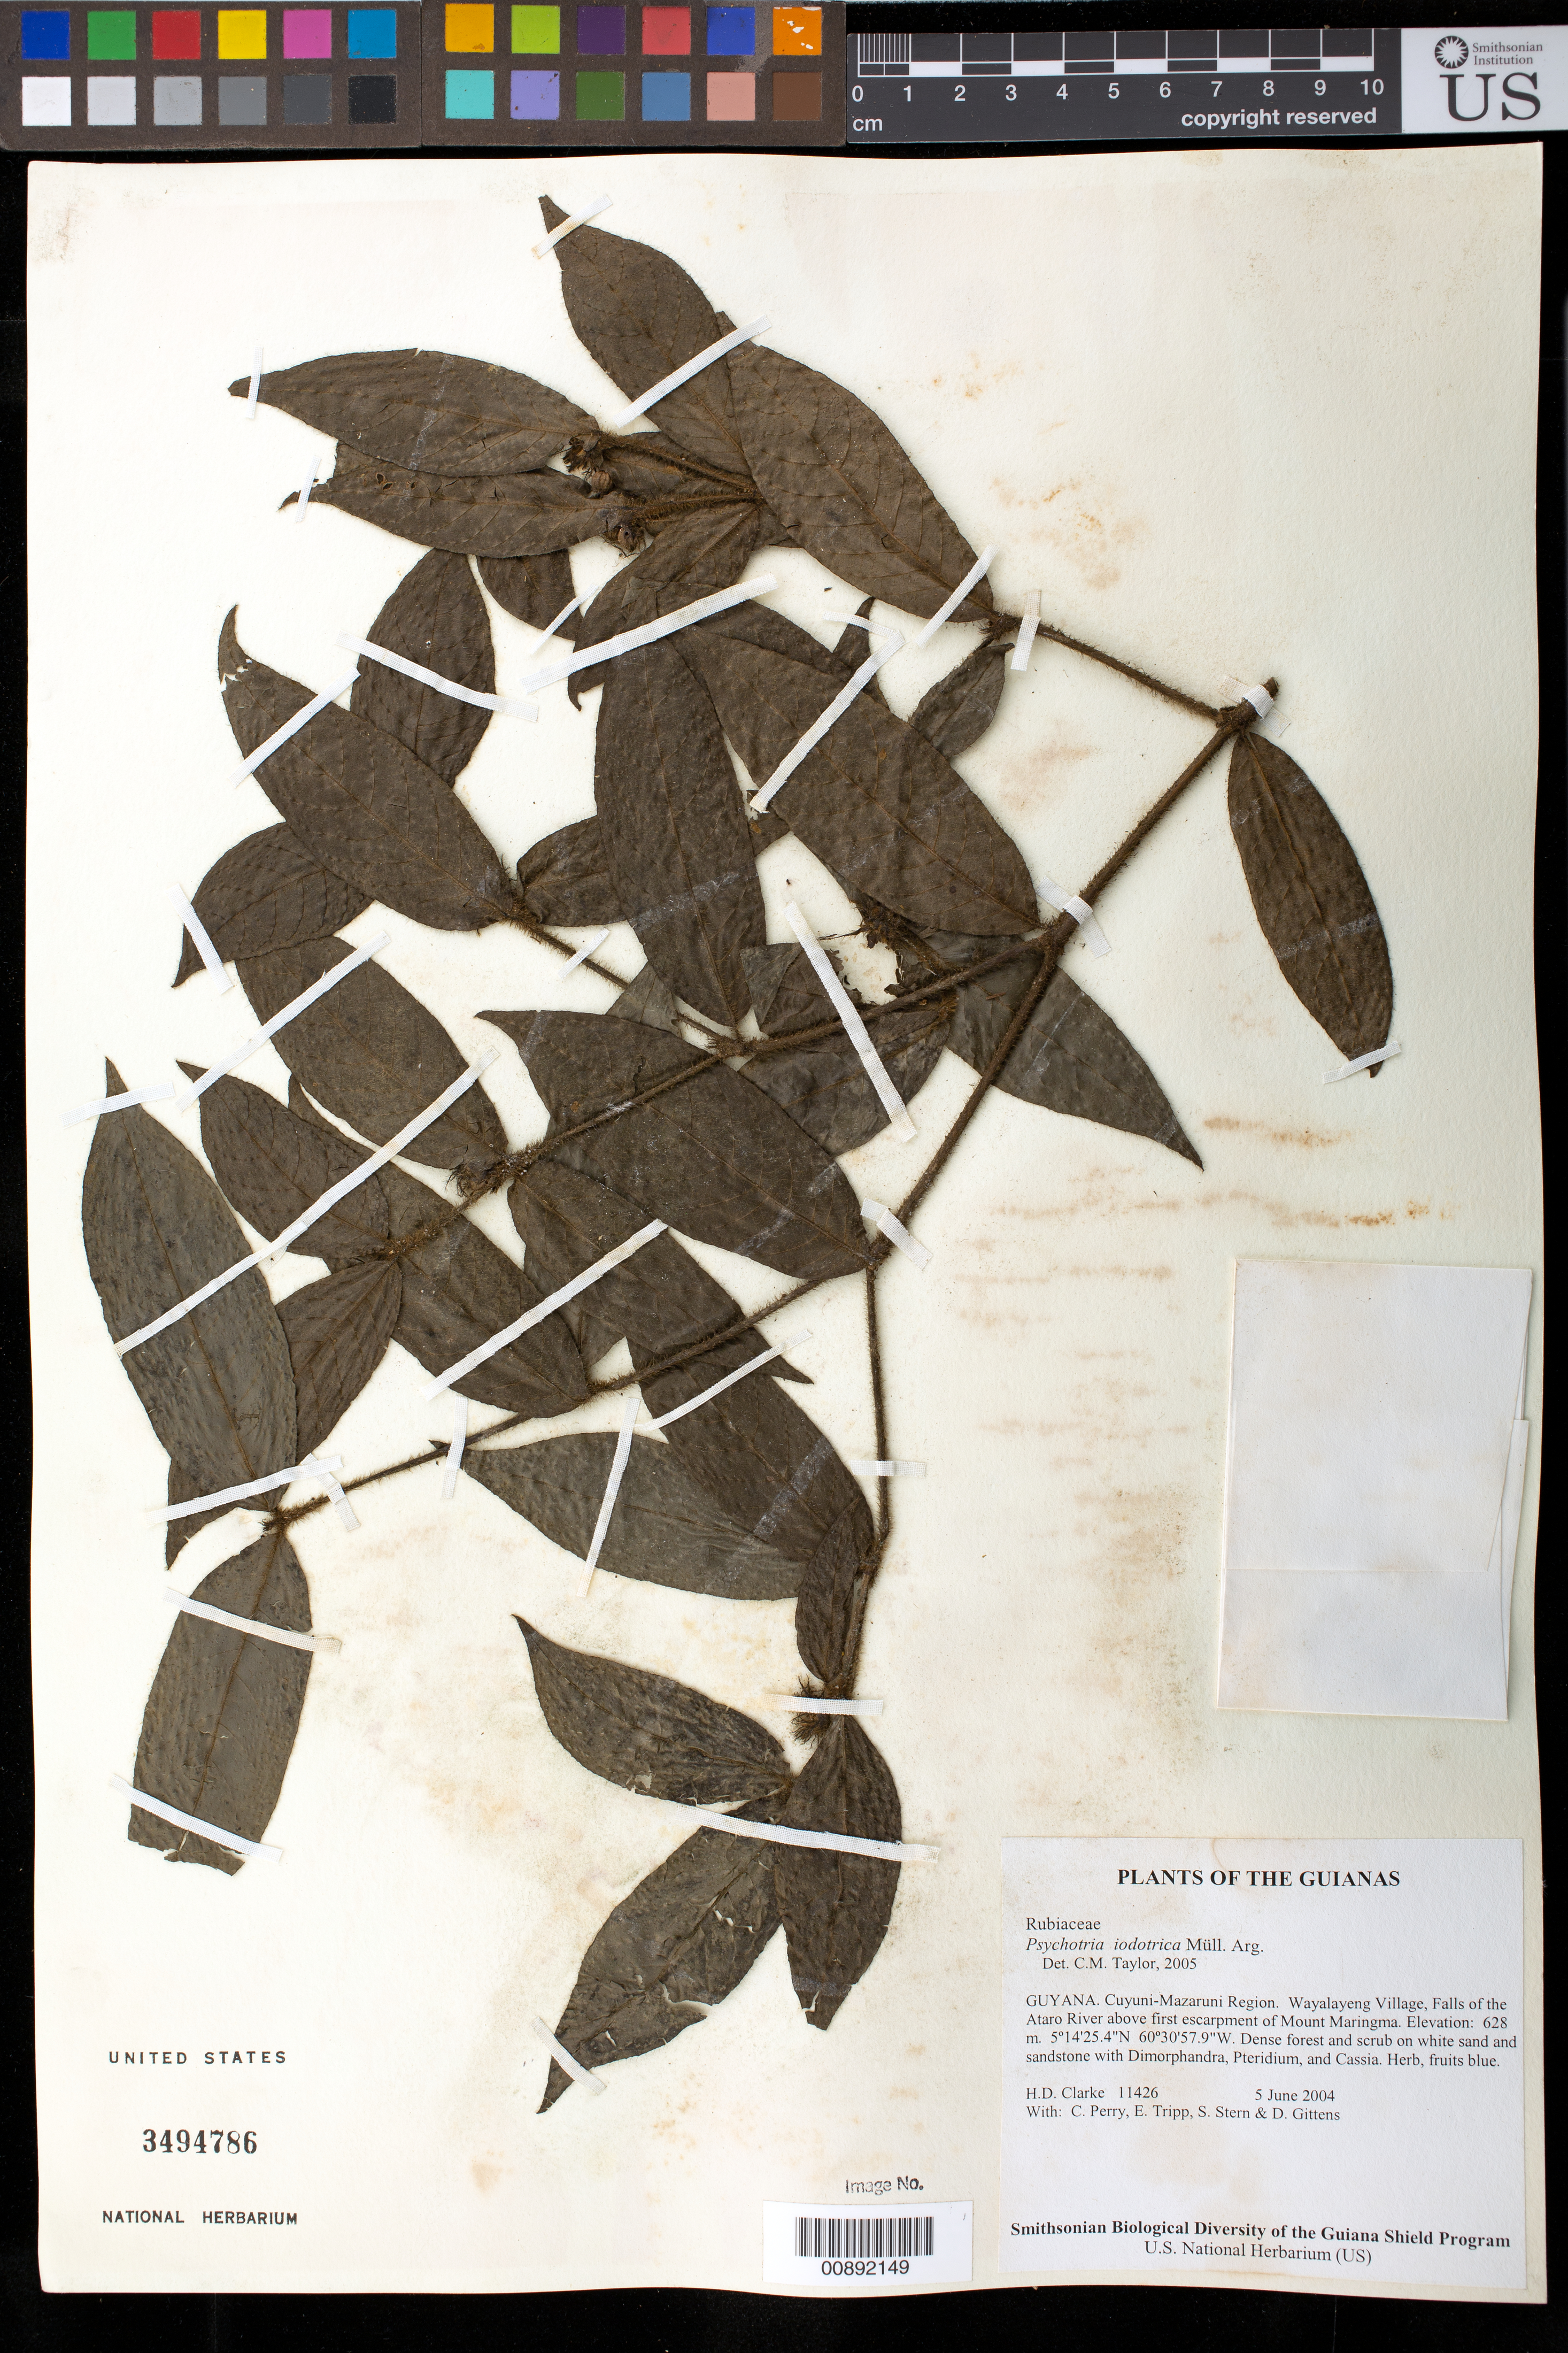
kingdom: Plantae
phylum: Tracheophyta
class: Magnoliopsida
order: Gentianales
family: Rubiaceae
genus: Palicourea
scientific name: Palicourea iodotricha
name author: (Müll. Arg.) Delprete & J.H. Kirkbr.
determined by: Kirkbride, J. H., Jr.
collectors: H. D. Clarke, C. Perry, E. Tripp, S. R. Stern & D. Gittens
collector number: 11426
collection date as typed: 5 June 2004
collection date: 2004-06-05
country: Guyana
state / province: Cuyuni-Mazaruni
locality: Wayalayeng Village, Falls of the Ataro River above first escarpment of Mount Maringma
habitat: Dense forest and scrub on white sand and sandstone with Dimorphandra, Pteridium, and Cassia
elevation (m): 628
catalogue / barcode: US 3494786